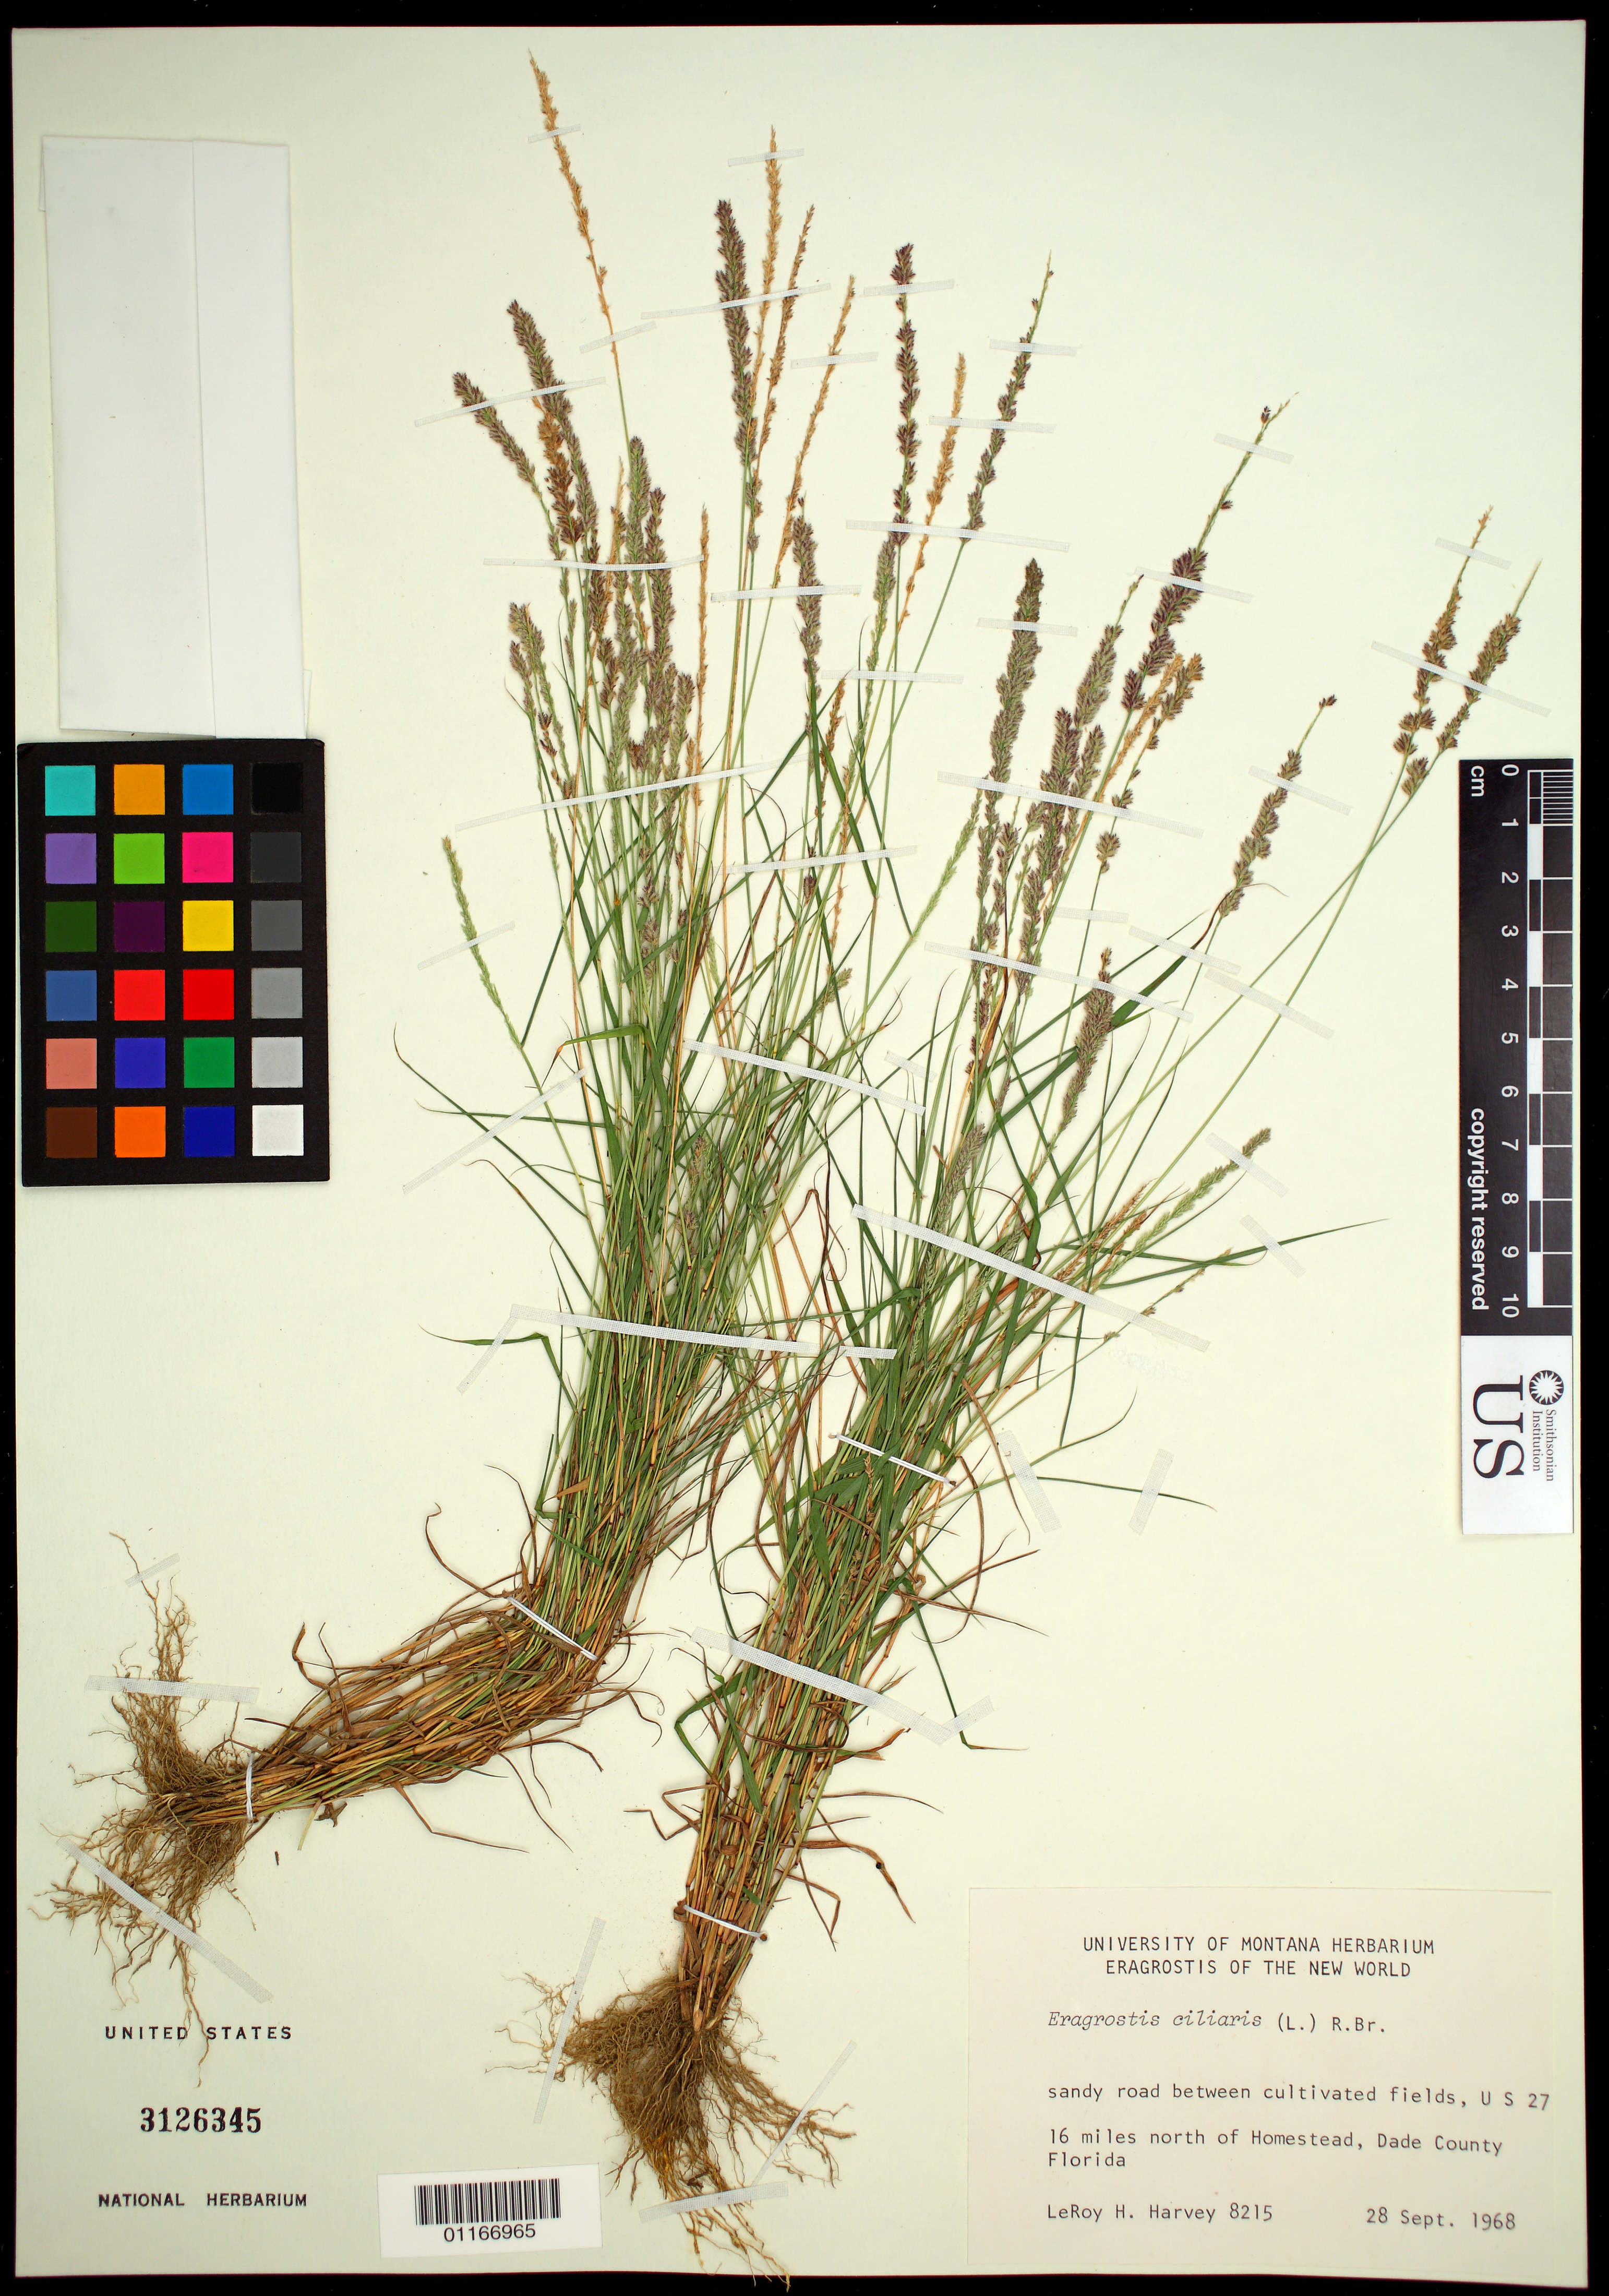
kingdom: Plantae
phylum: Tracheophyta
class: Liliopsida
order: Poales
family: Poaceae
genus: Eragrostis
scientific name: Eragrostis ciliaris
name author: (L.) R. Br.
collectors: L. H. Harvey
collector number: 8215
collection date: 1968-09-28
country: United States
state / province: Florida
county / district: Dade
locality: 16 miles north of Homestead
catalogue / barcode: US 3126345